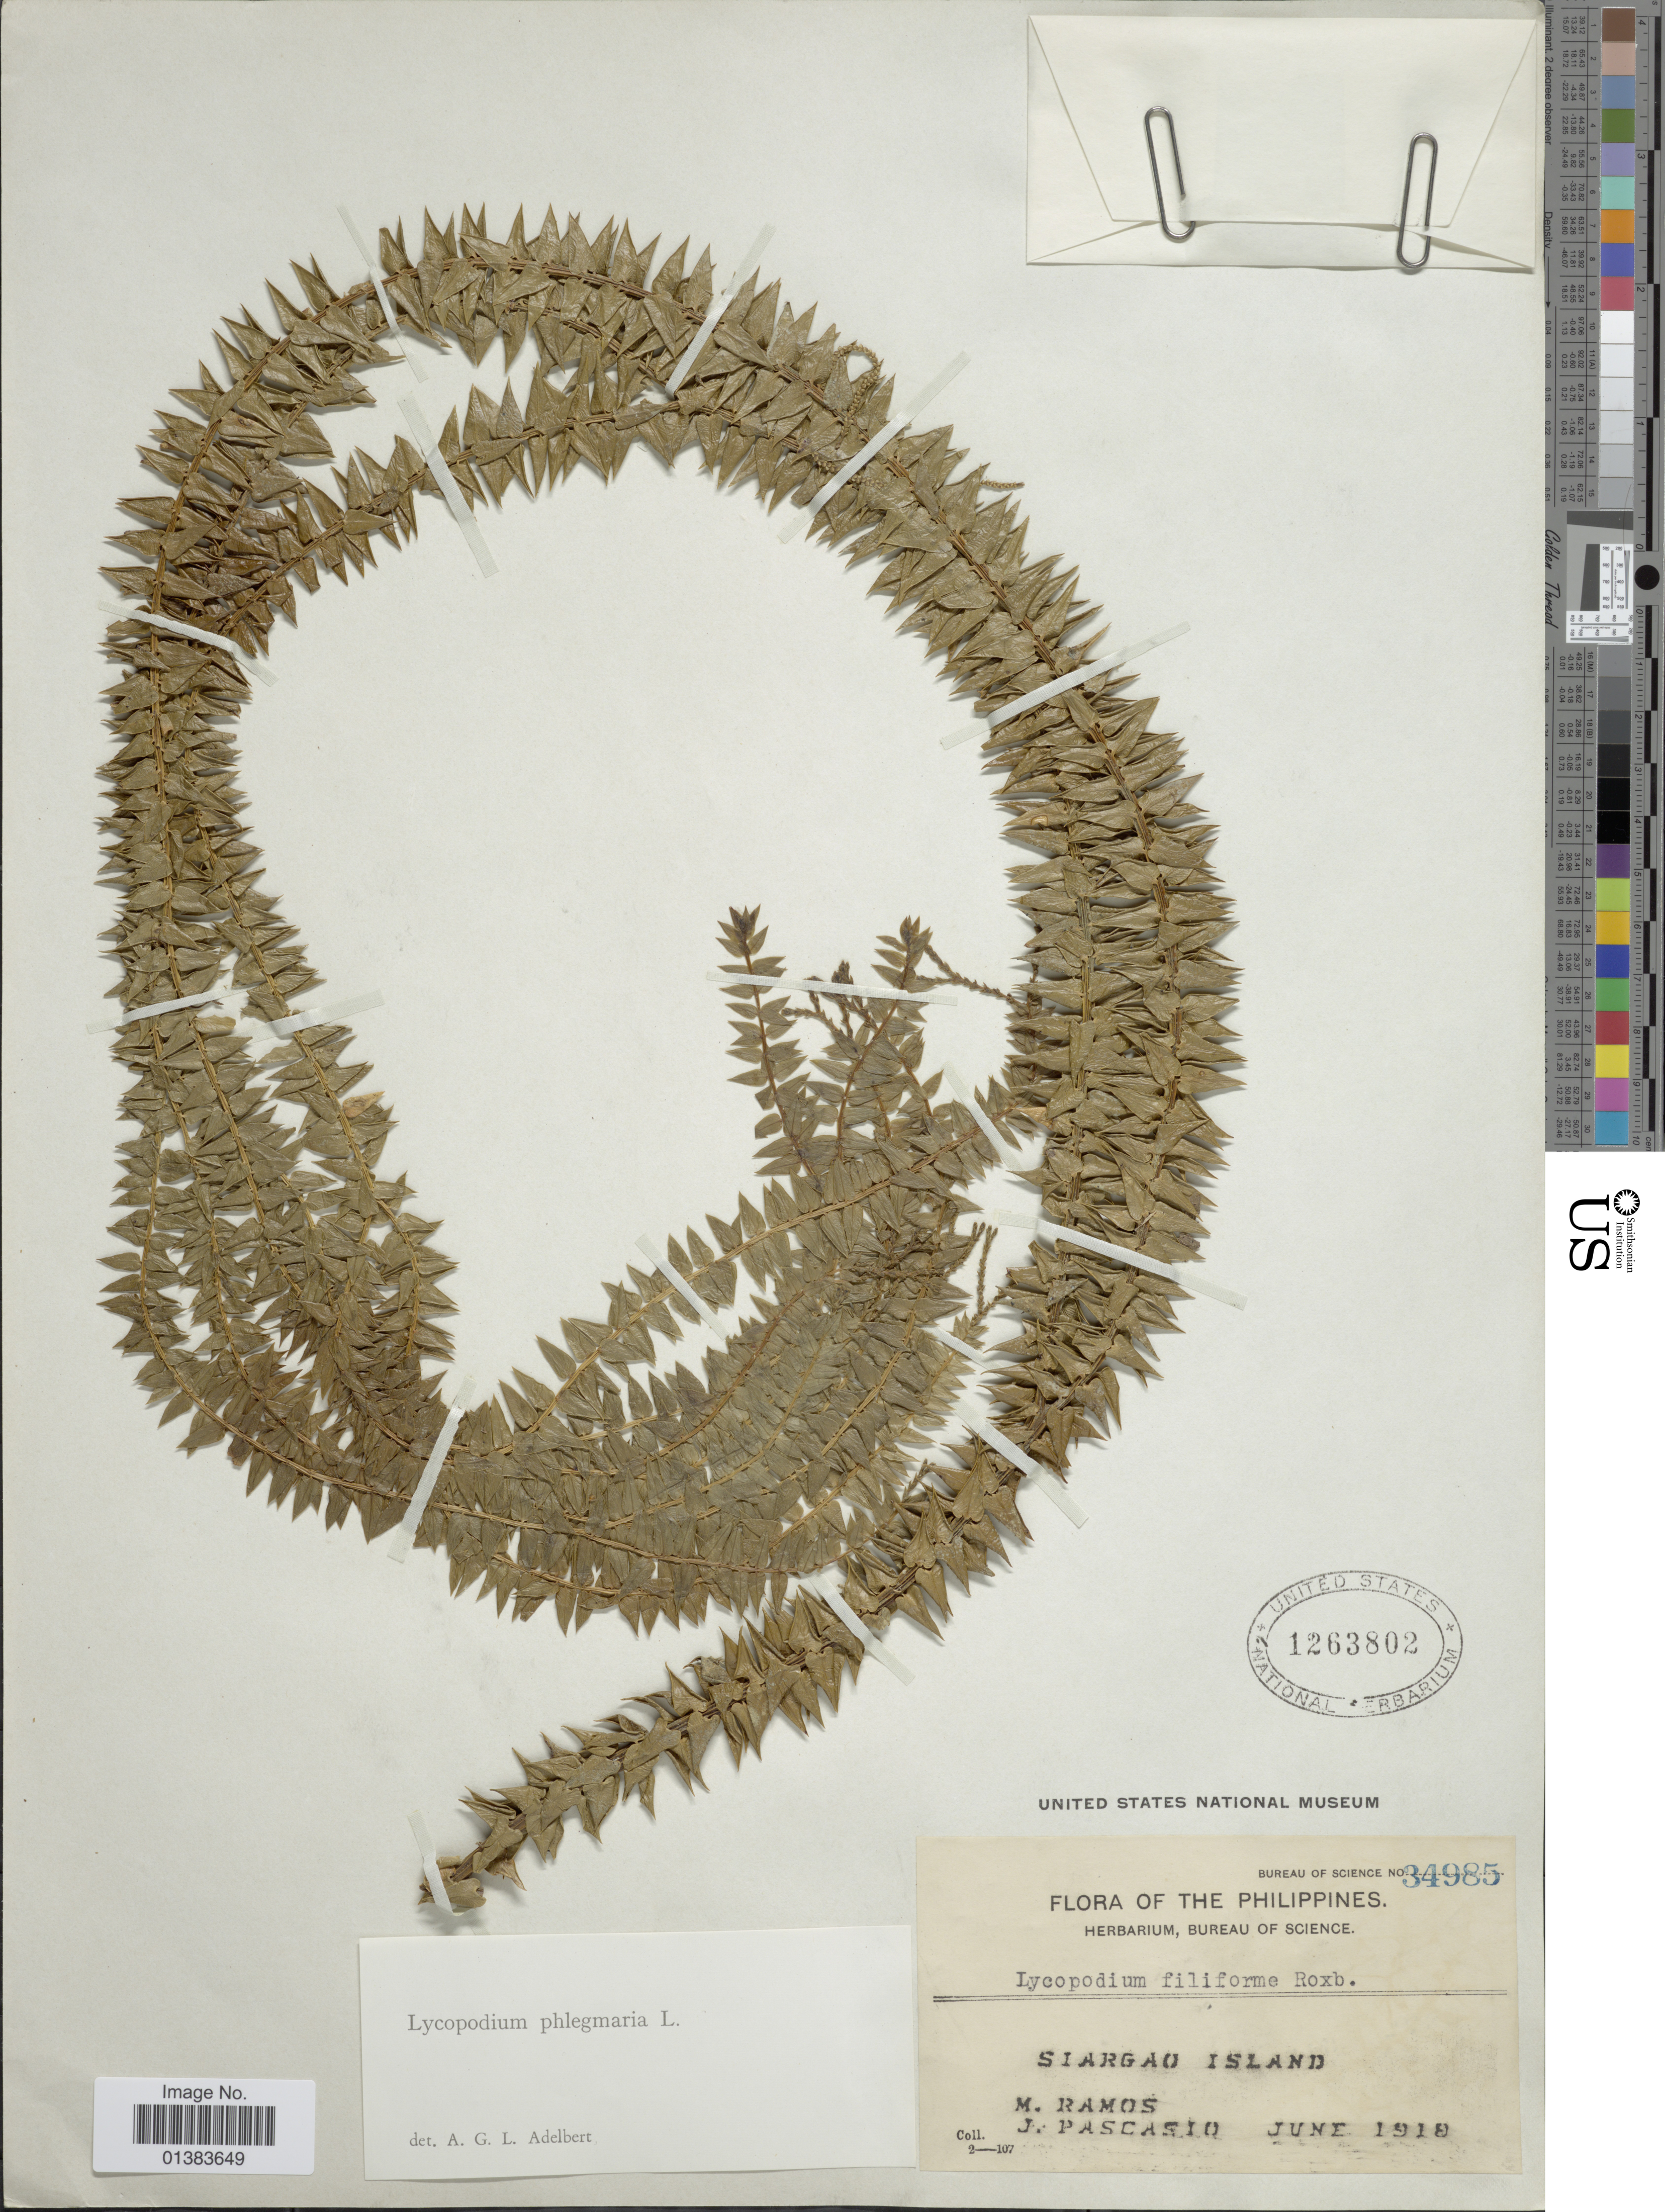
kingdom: Plantae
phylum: Tracheophyta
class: Lycopodiopsida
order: Lycopodiales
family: Lycopodiaceae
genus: Phlegmariurus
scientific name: Phlegmariurus kesselringii (Herter) comb. ined.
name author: (Herter)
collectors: M. Ramos & J. Pascasio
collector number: Bureau of Science 34985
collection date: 1910-06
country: Philippines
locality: Siargao Island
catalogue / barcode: US 1263802